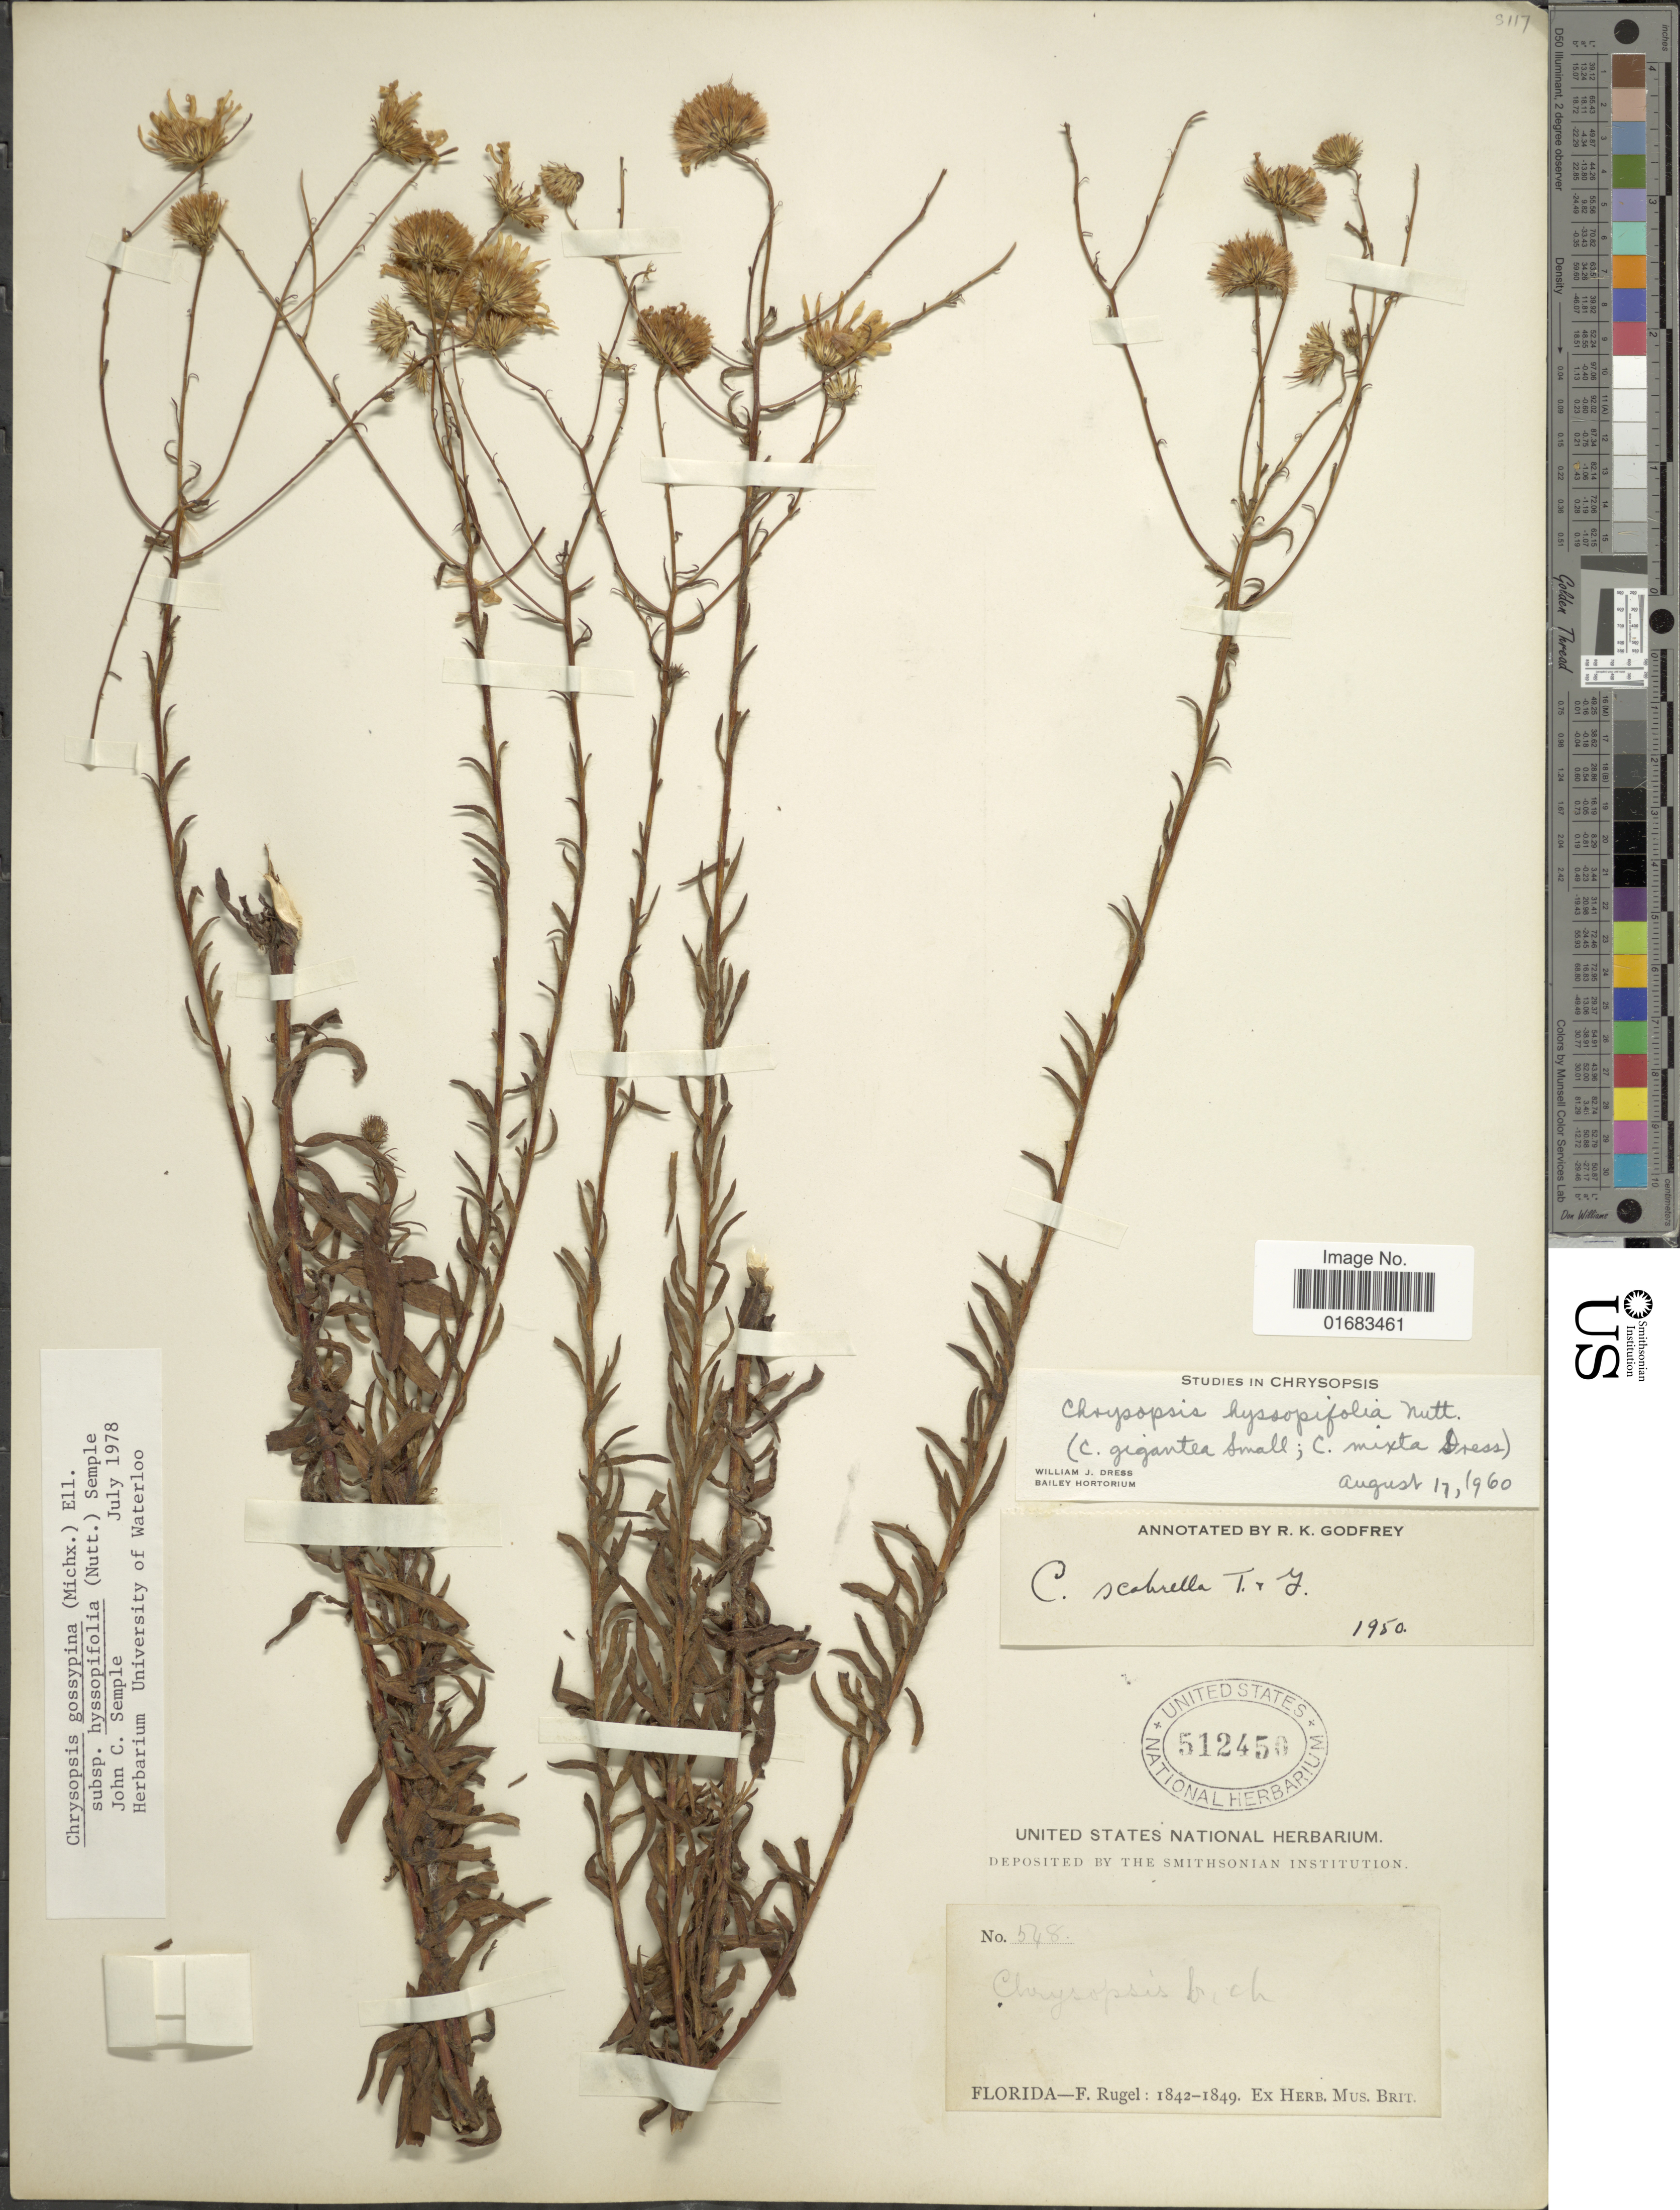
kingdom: Plantae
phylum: Tracheophyta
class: Magnoliopsida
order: Asterales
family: Asteraceae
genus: Chrysopsis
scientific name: Chrysopsis gossypina subsp. hyssopifolia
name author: (Nutt.) Semple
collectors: F. Rugel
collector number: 548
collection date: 1842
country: United States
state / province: Florida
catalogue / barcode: US 512450